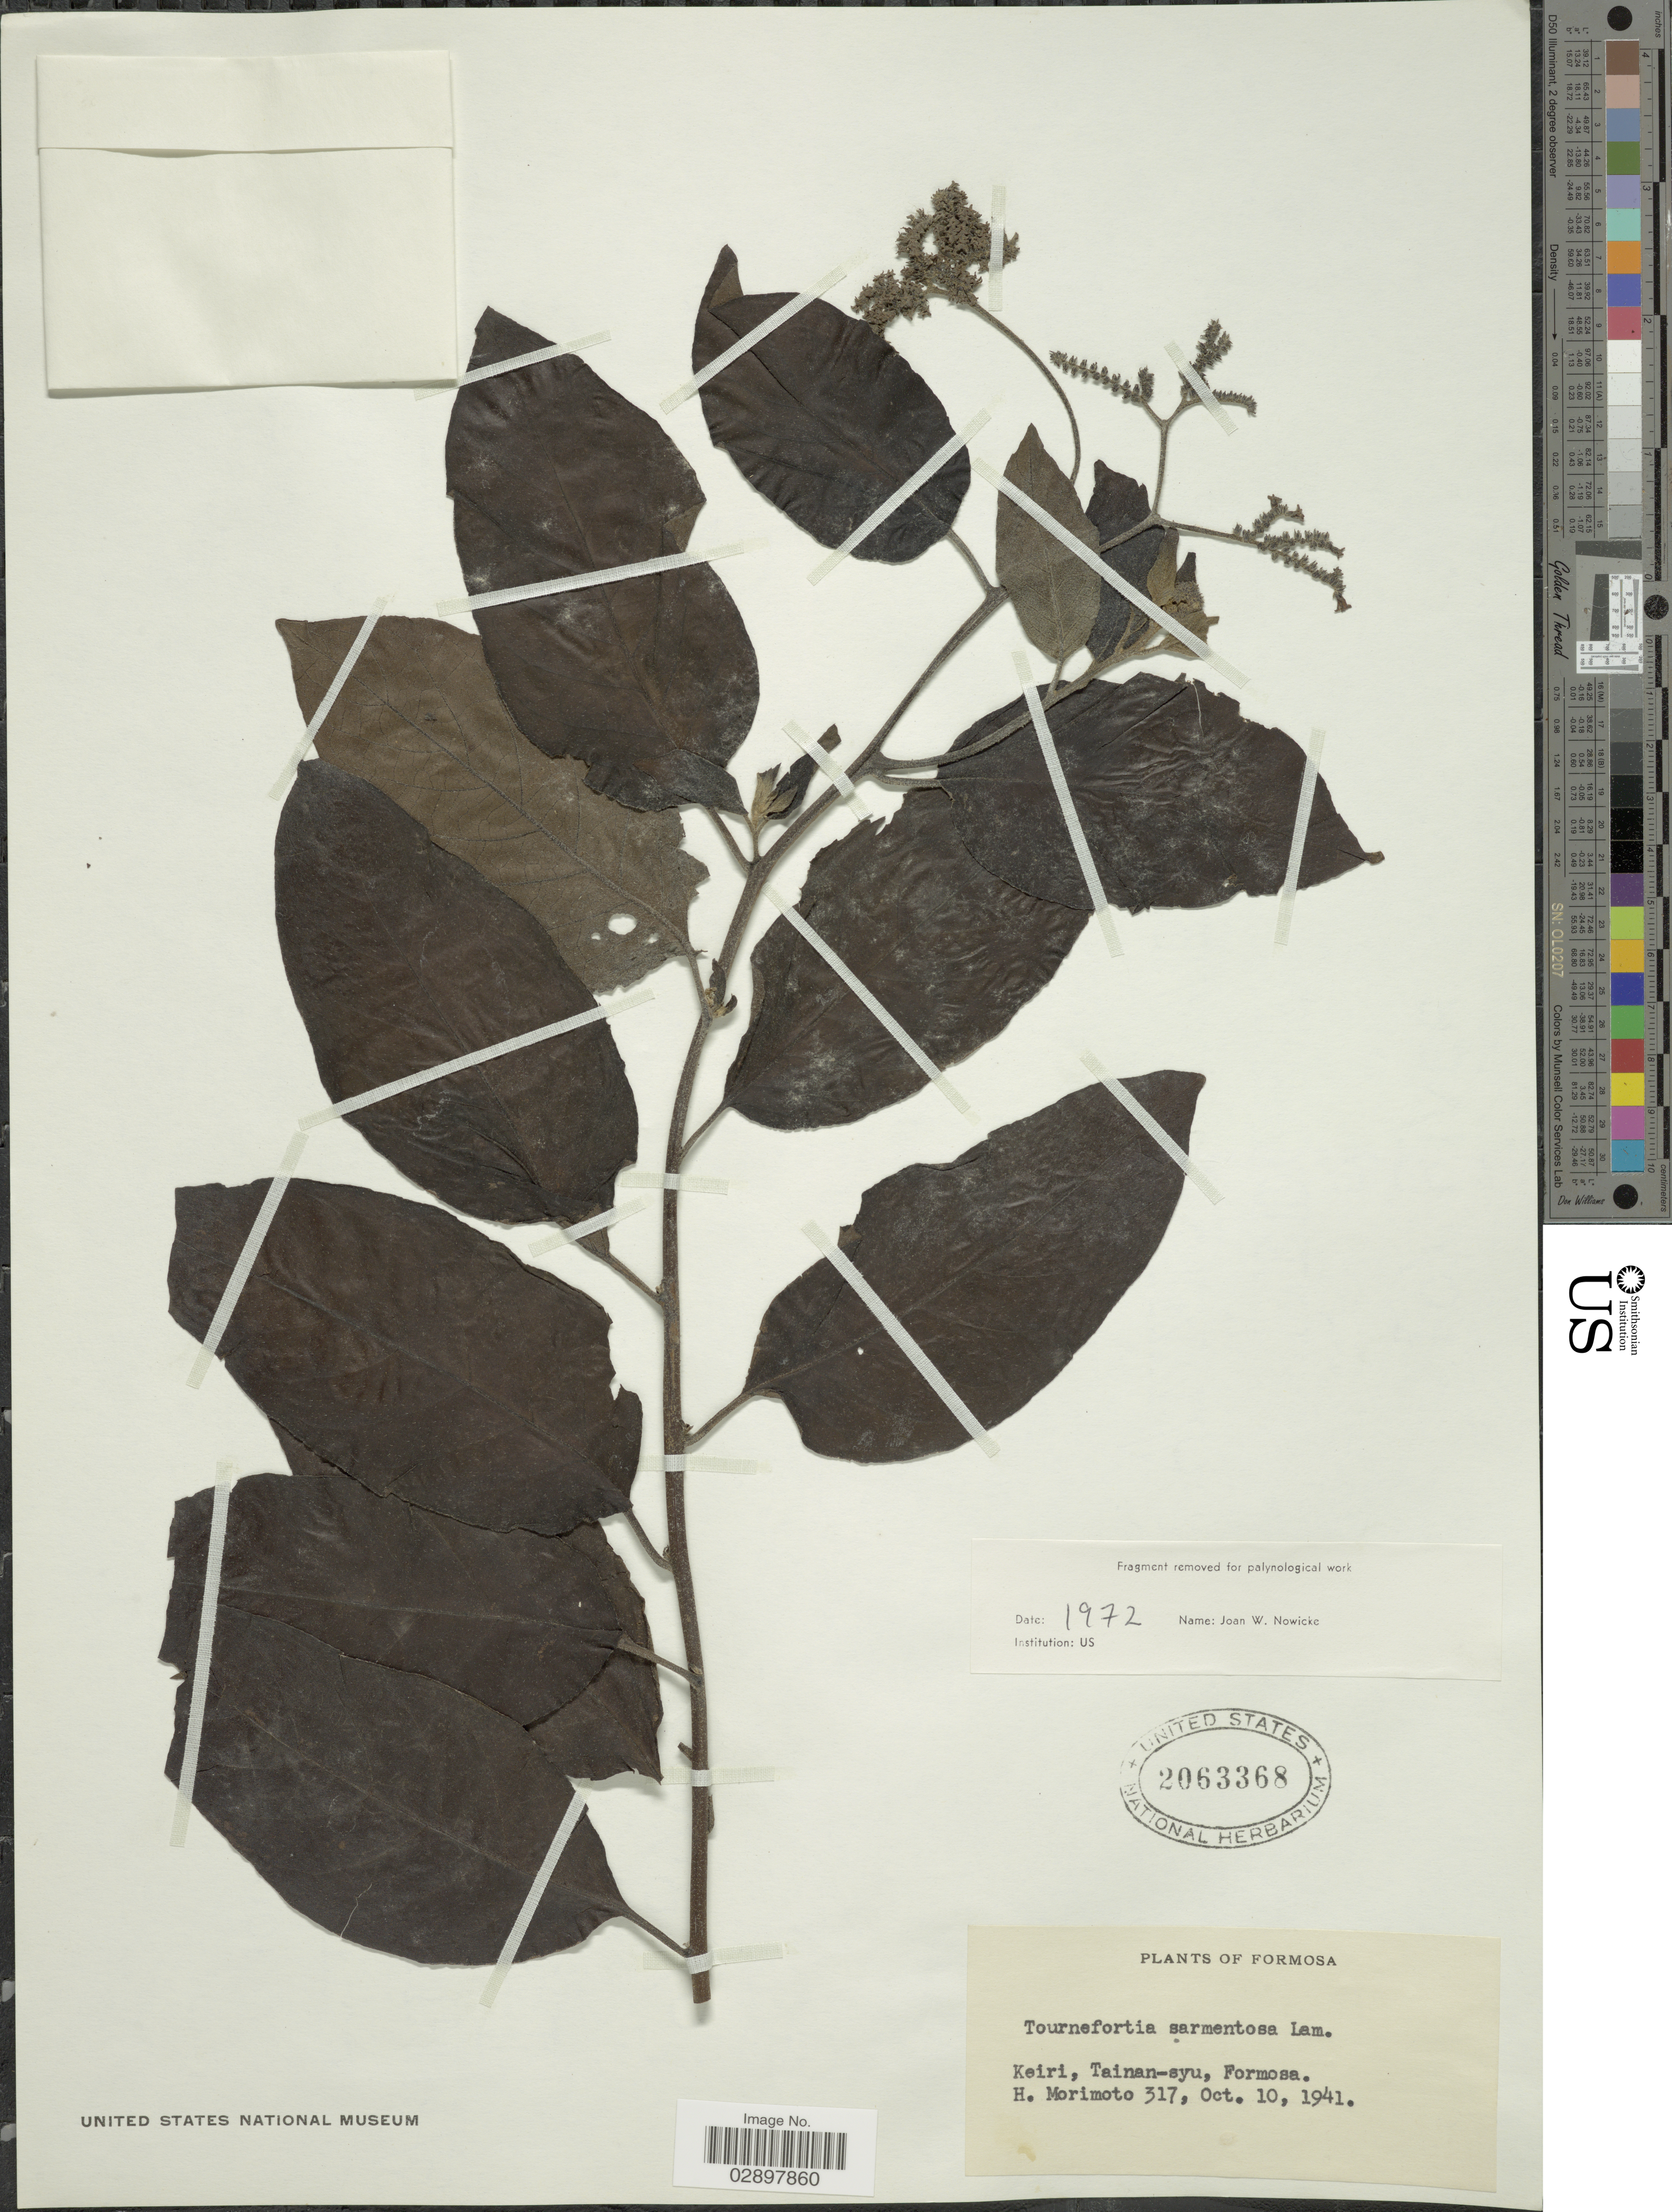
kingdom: Plantae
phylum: Tracheophyta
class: Magnoliopsida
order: Boraginales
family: Heliotropiaceae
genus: Tournefortia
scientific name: Tournefortia sarmentosa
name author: Lam.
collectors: H. Morimoto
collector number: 317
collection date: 1941-10-10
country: Taiwan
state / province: Tainan City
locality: Keiri, Tainan-syu, Formosa.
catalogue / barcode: US 2063368